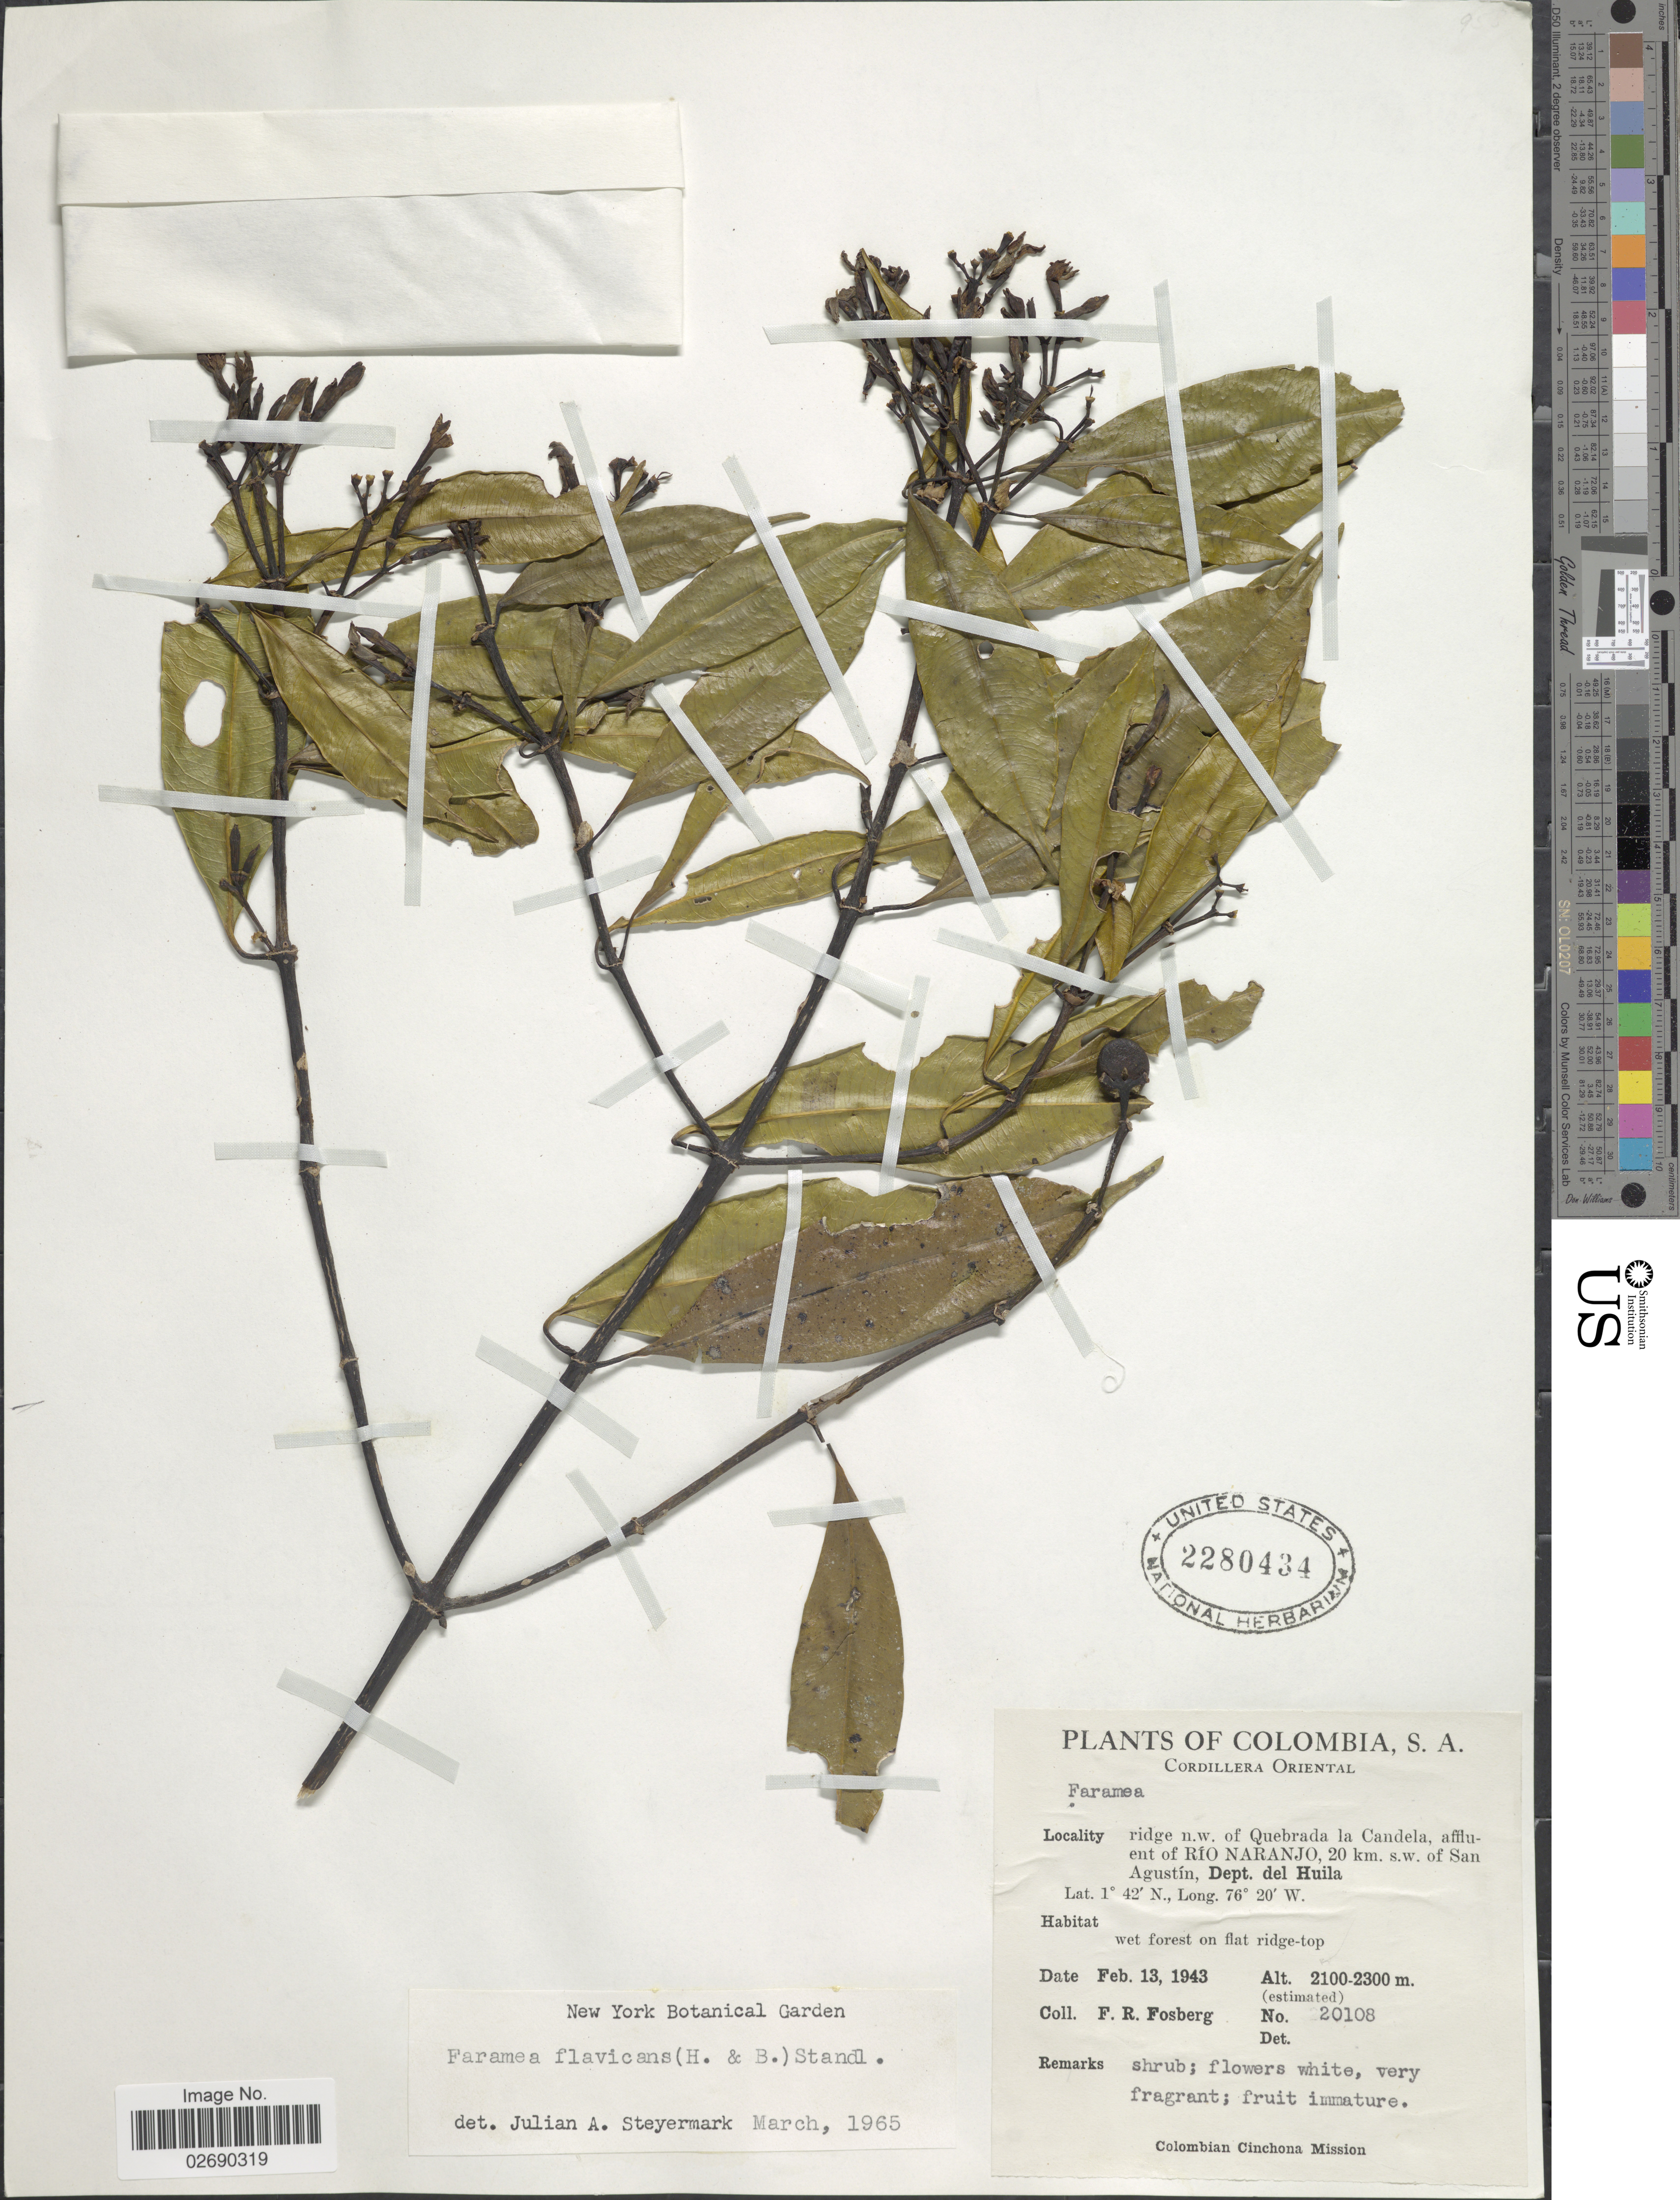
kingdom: Plantae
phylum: Tracheophyta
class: Magnoliopsida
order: Gentianales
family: Rubiaceae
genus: Faramea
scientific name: Faramea flavicans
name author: (Roem. & Schult.) Standl.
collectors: F. R. Fosberg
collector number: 20108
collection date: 1943-02-13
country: Colombia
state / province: Huila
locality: Cordillera Oriental, ridge n.w. of Quebrada la Candela, affluent of Río Naranjo, 20 km s.w. of San Agustín, Dept. del Huila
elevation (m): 2100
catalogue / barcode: US 2280434